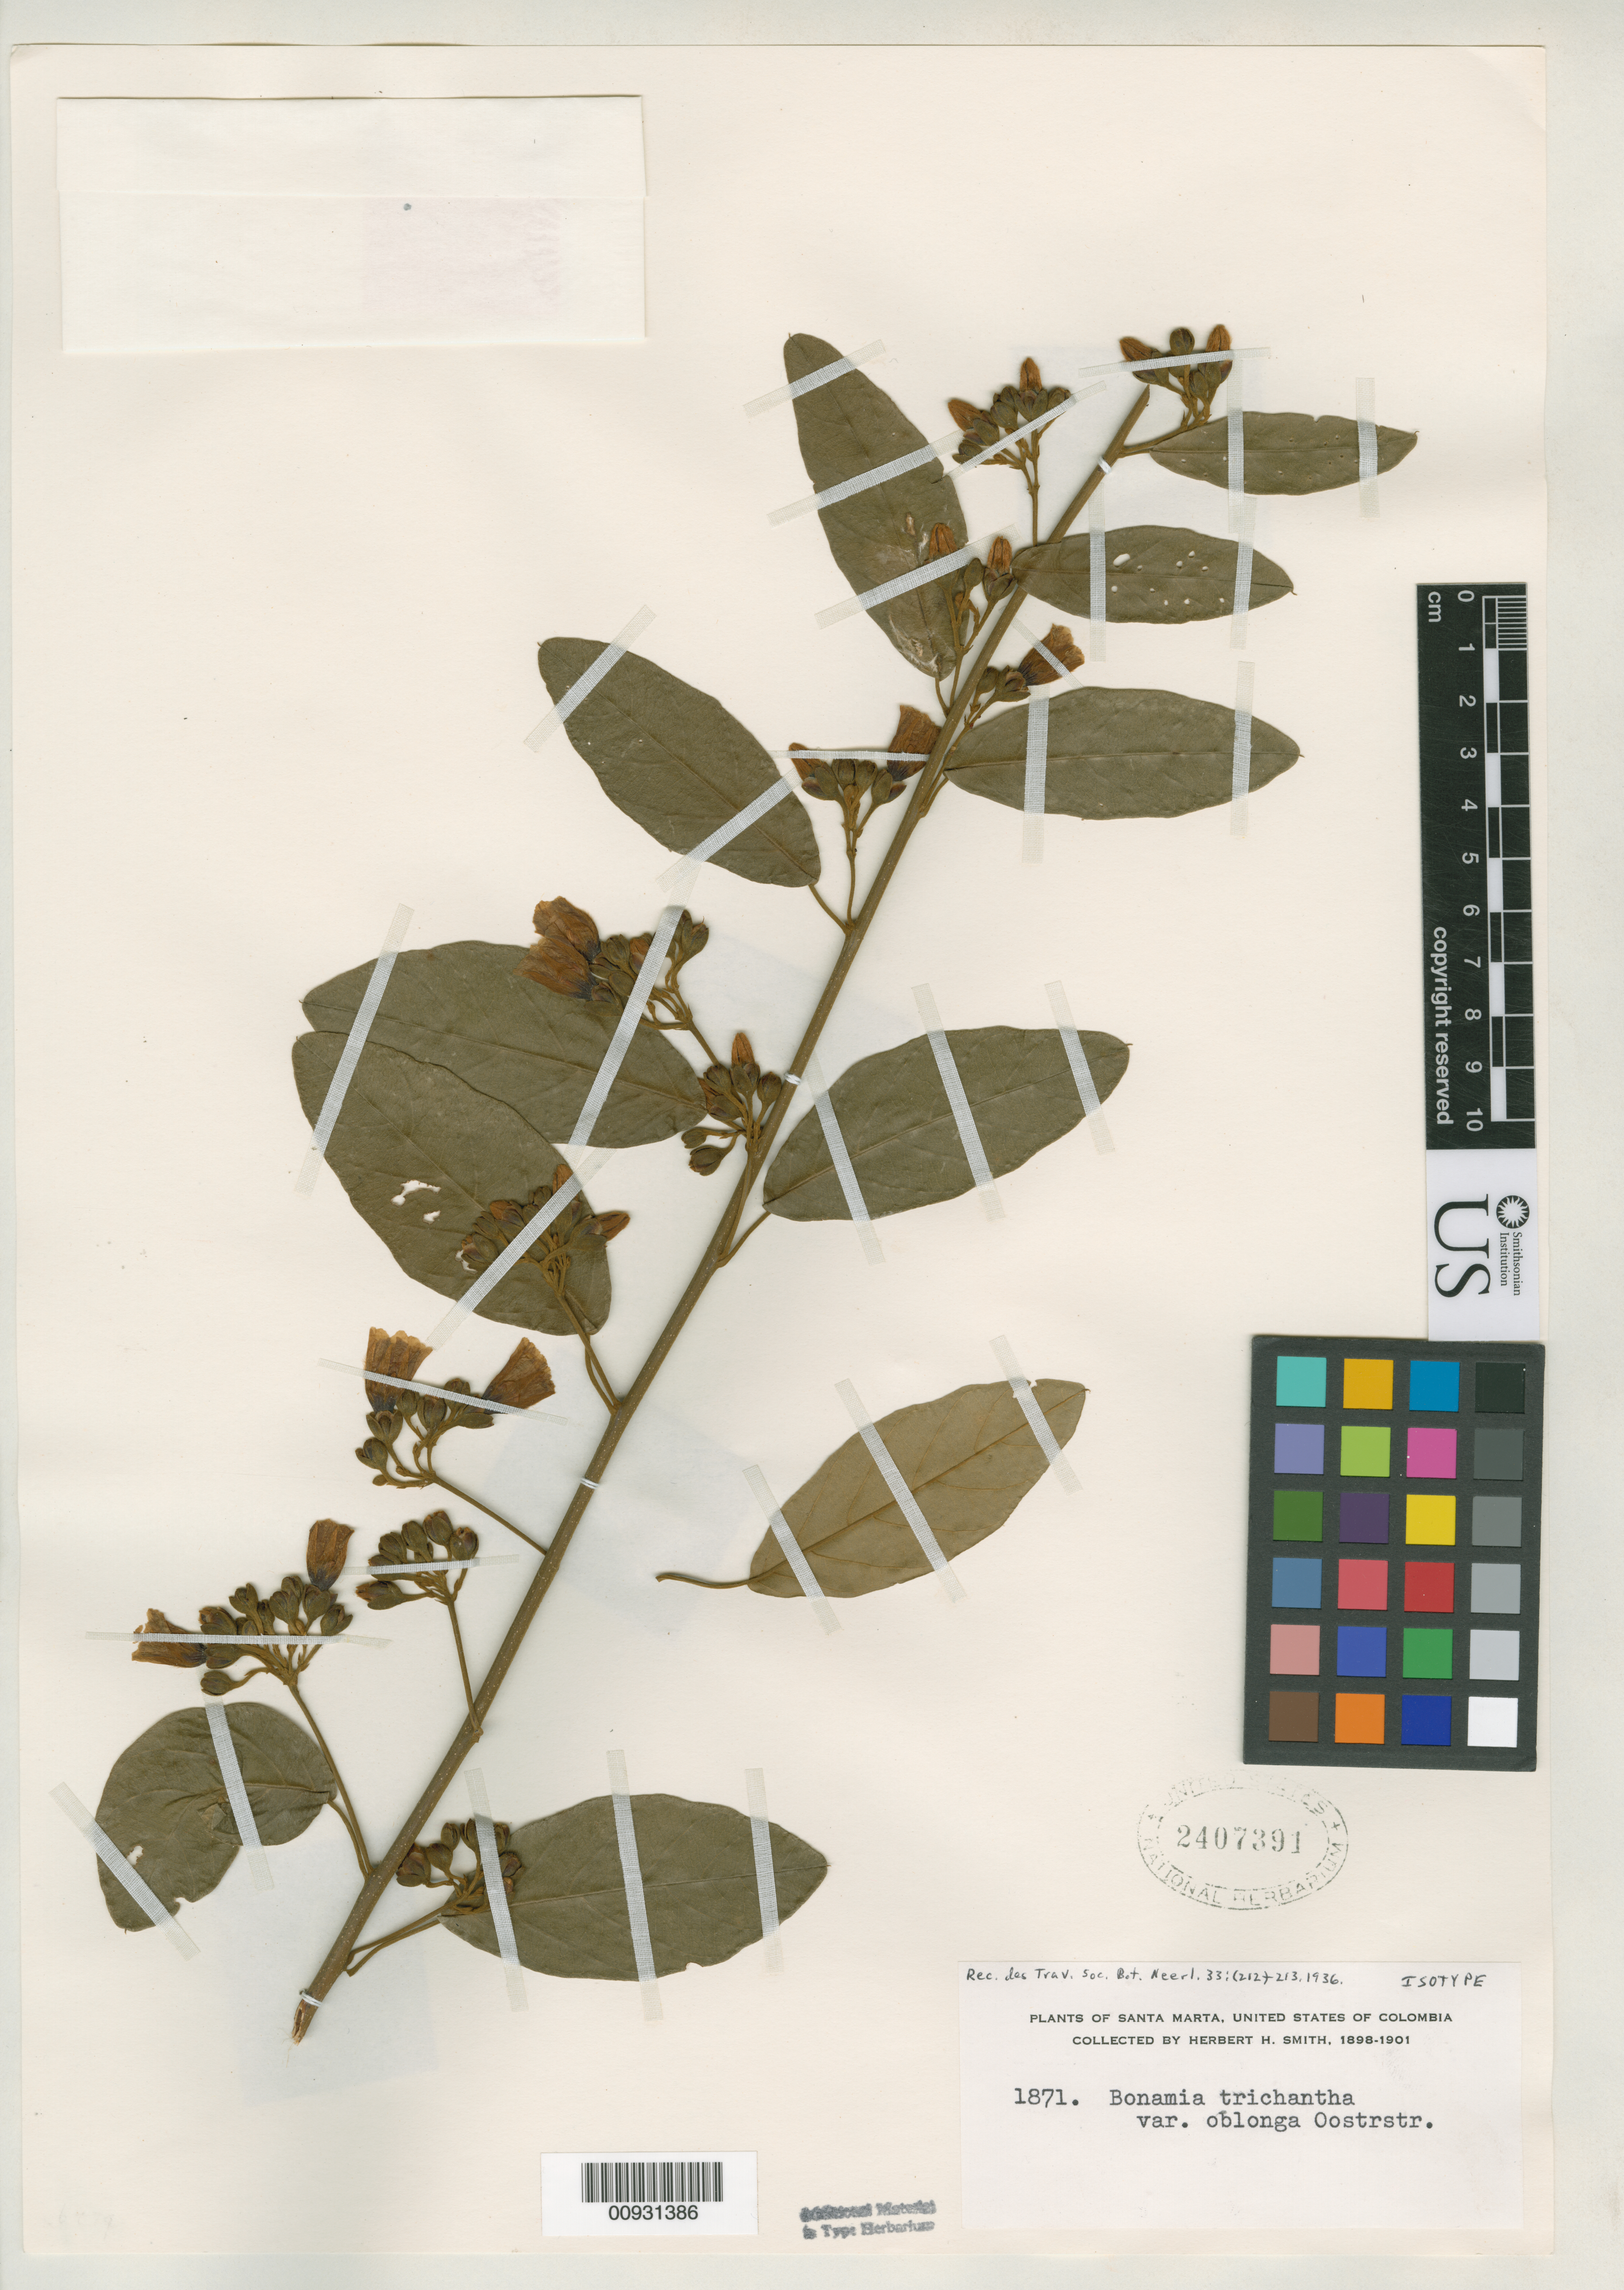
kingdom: Plantae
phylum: Tracheophyta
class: Magnoliopsida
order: Solanales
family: Convolvulaceae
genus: Bonamia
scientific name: Bonamia trichantha var. oblonga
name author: Ooststr.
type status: Isotype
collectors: Herbert H. Smith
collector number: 1871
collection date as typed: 1898-1901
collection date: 1898/1901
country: Colombia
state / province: Magdalena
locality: Santa Marta.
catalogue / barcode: US 2407391